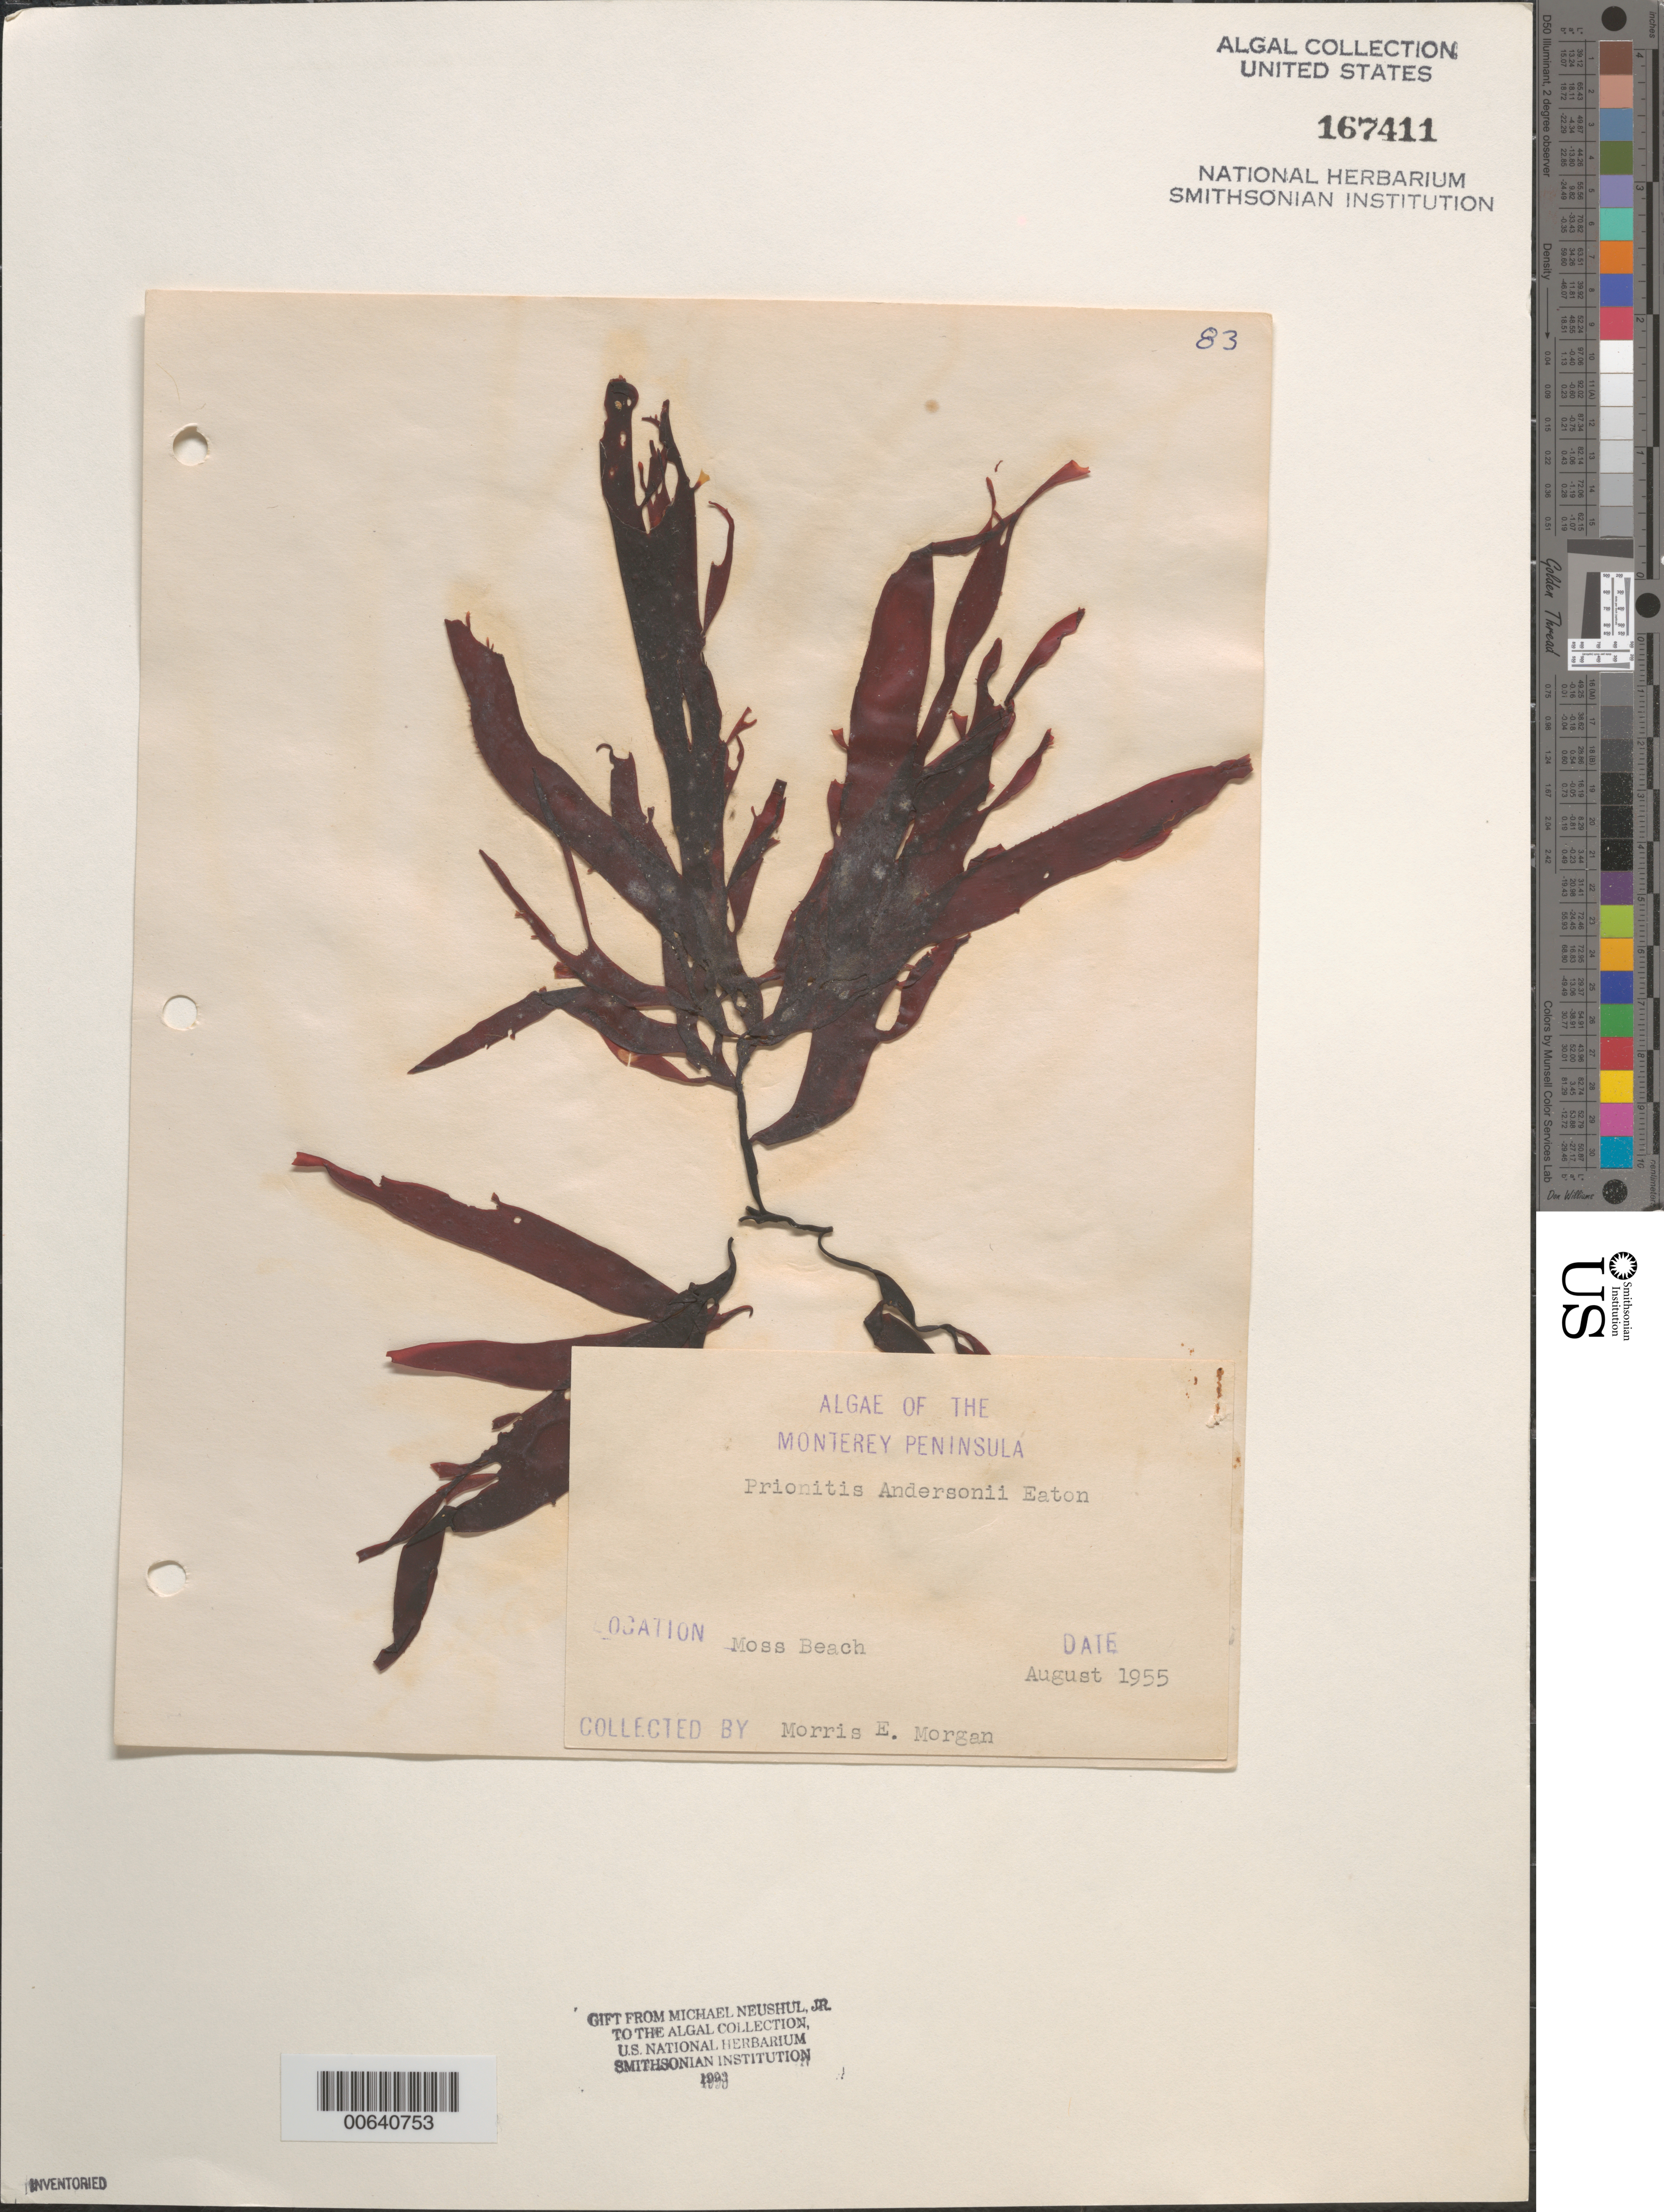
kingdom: Plantae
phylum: Rhodophyta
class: Florideophyceae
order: Cryptonemiales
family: Cryptonemiaceae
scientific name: Prionitis sternbergii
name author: (C. Agardh) J. Agardh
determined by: Algae name updating Project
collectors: M. Morgan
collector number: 83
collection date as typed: Aug 1955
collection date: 1955-08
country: United States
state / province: California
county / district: Monterey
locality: Moss Beach, Monterey Peninsula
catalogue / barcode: US 167411